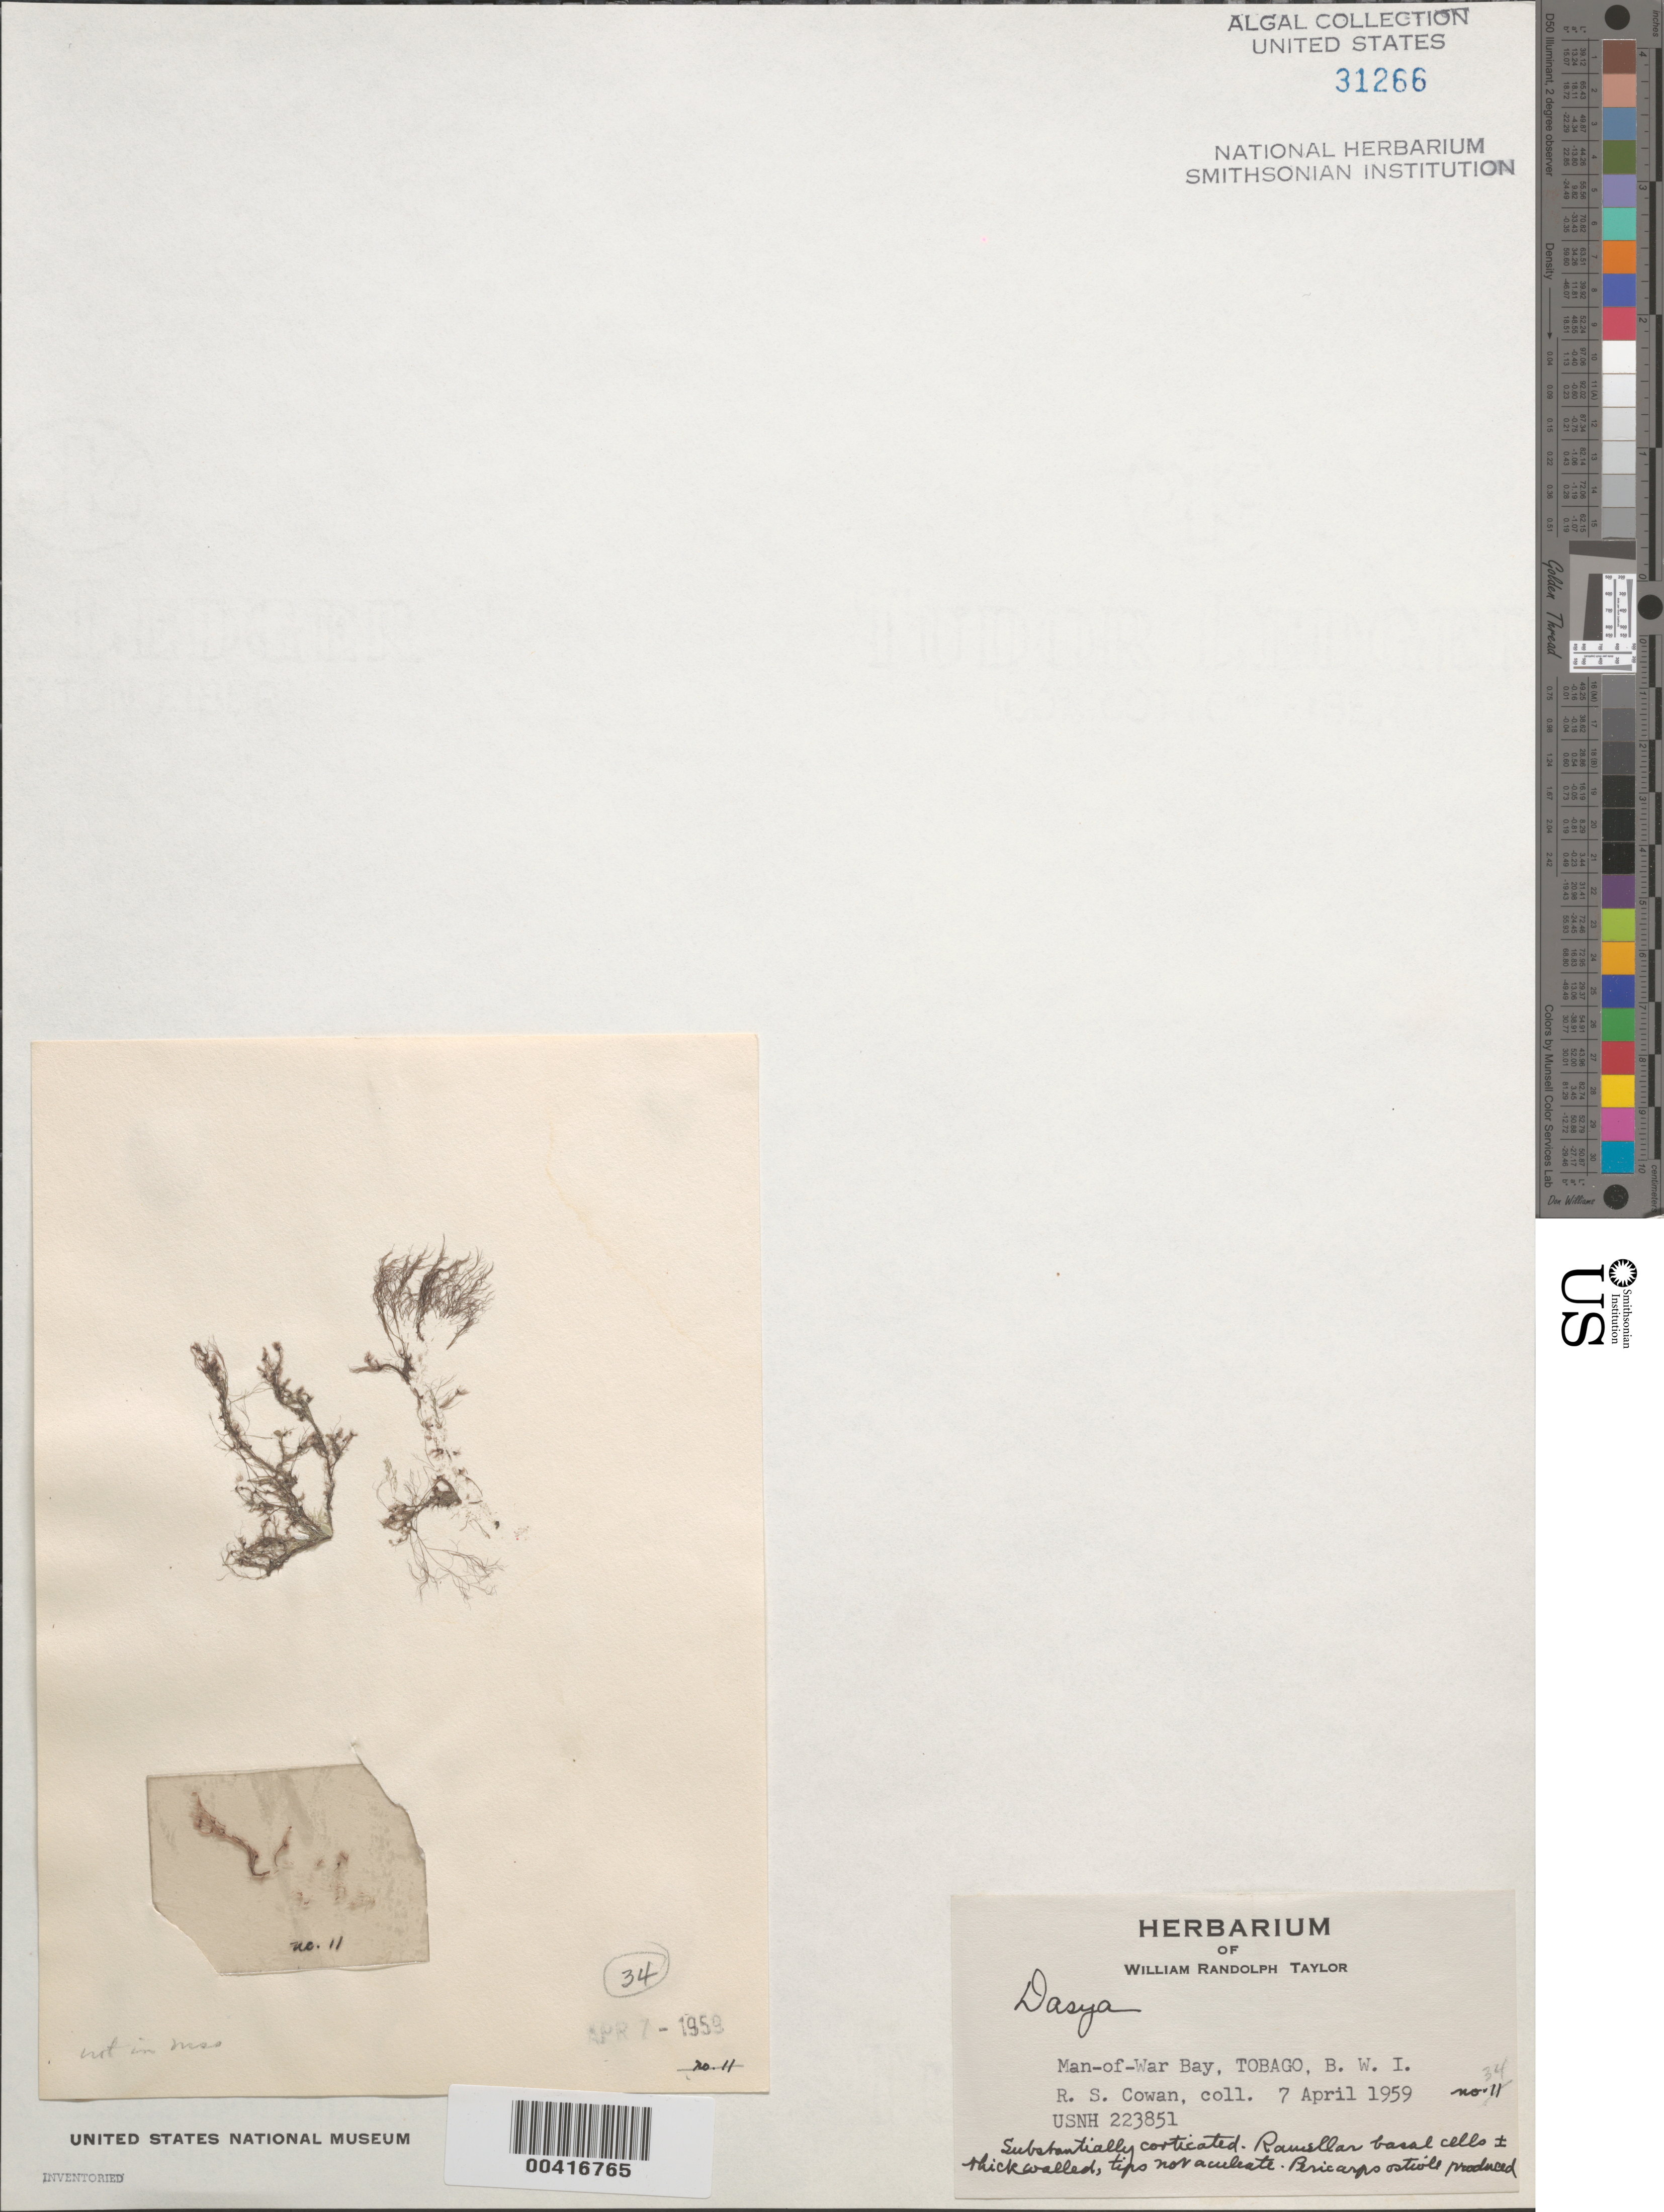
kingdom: Plantae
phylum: Rhodophyta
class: Florideophyceae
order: Ceramiales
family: Dasyaceae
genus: Dasya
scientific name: Dasya sp.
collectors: R. S. Cowan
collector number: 34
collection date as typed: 07 Apr 1959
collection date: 1959-04-07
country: Trinidad and Tobago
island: Tobago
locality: Man-of-War Bay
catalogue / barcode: US 31266